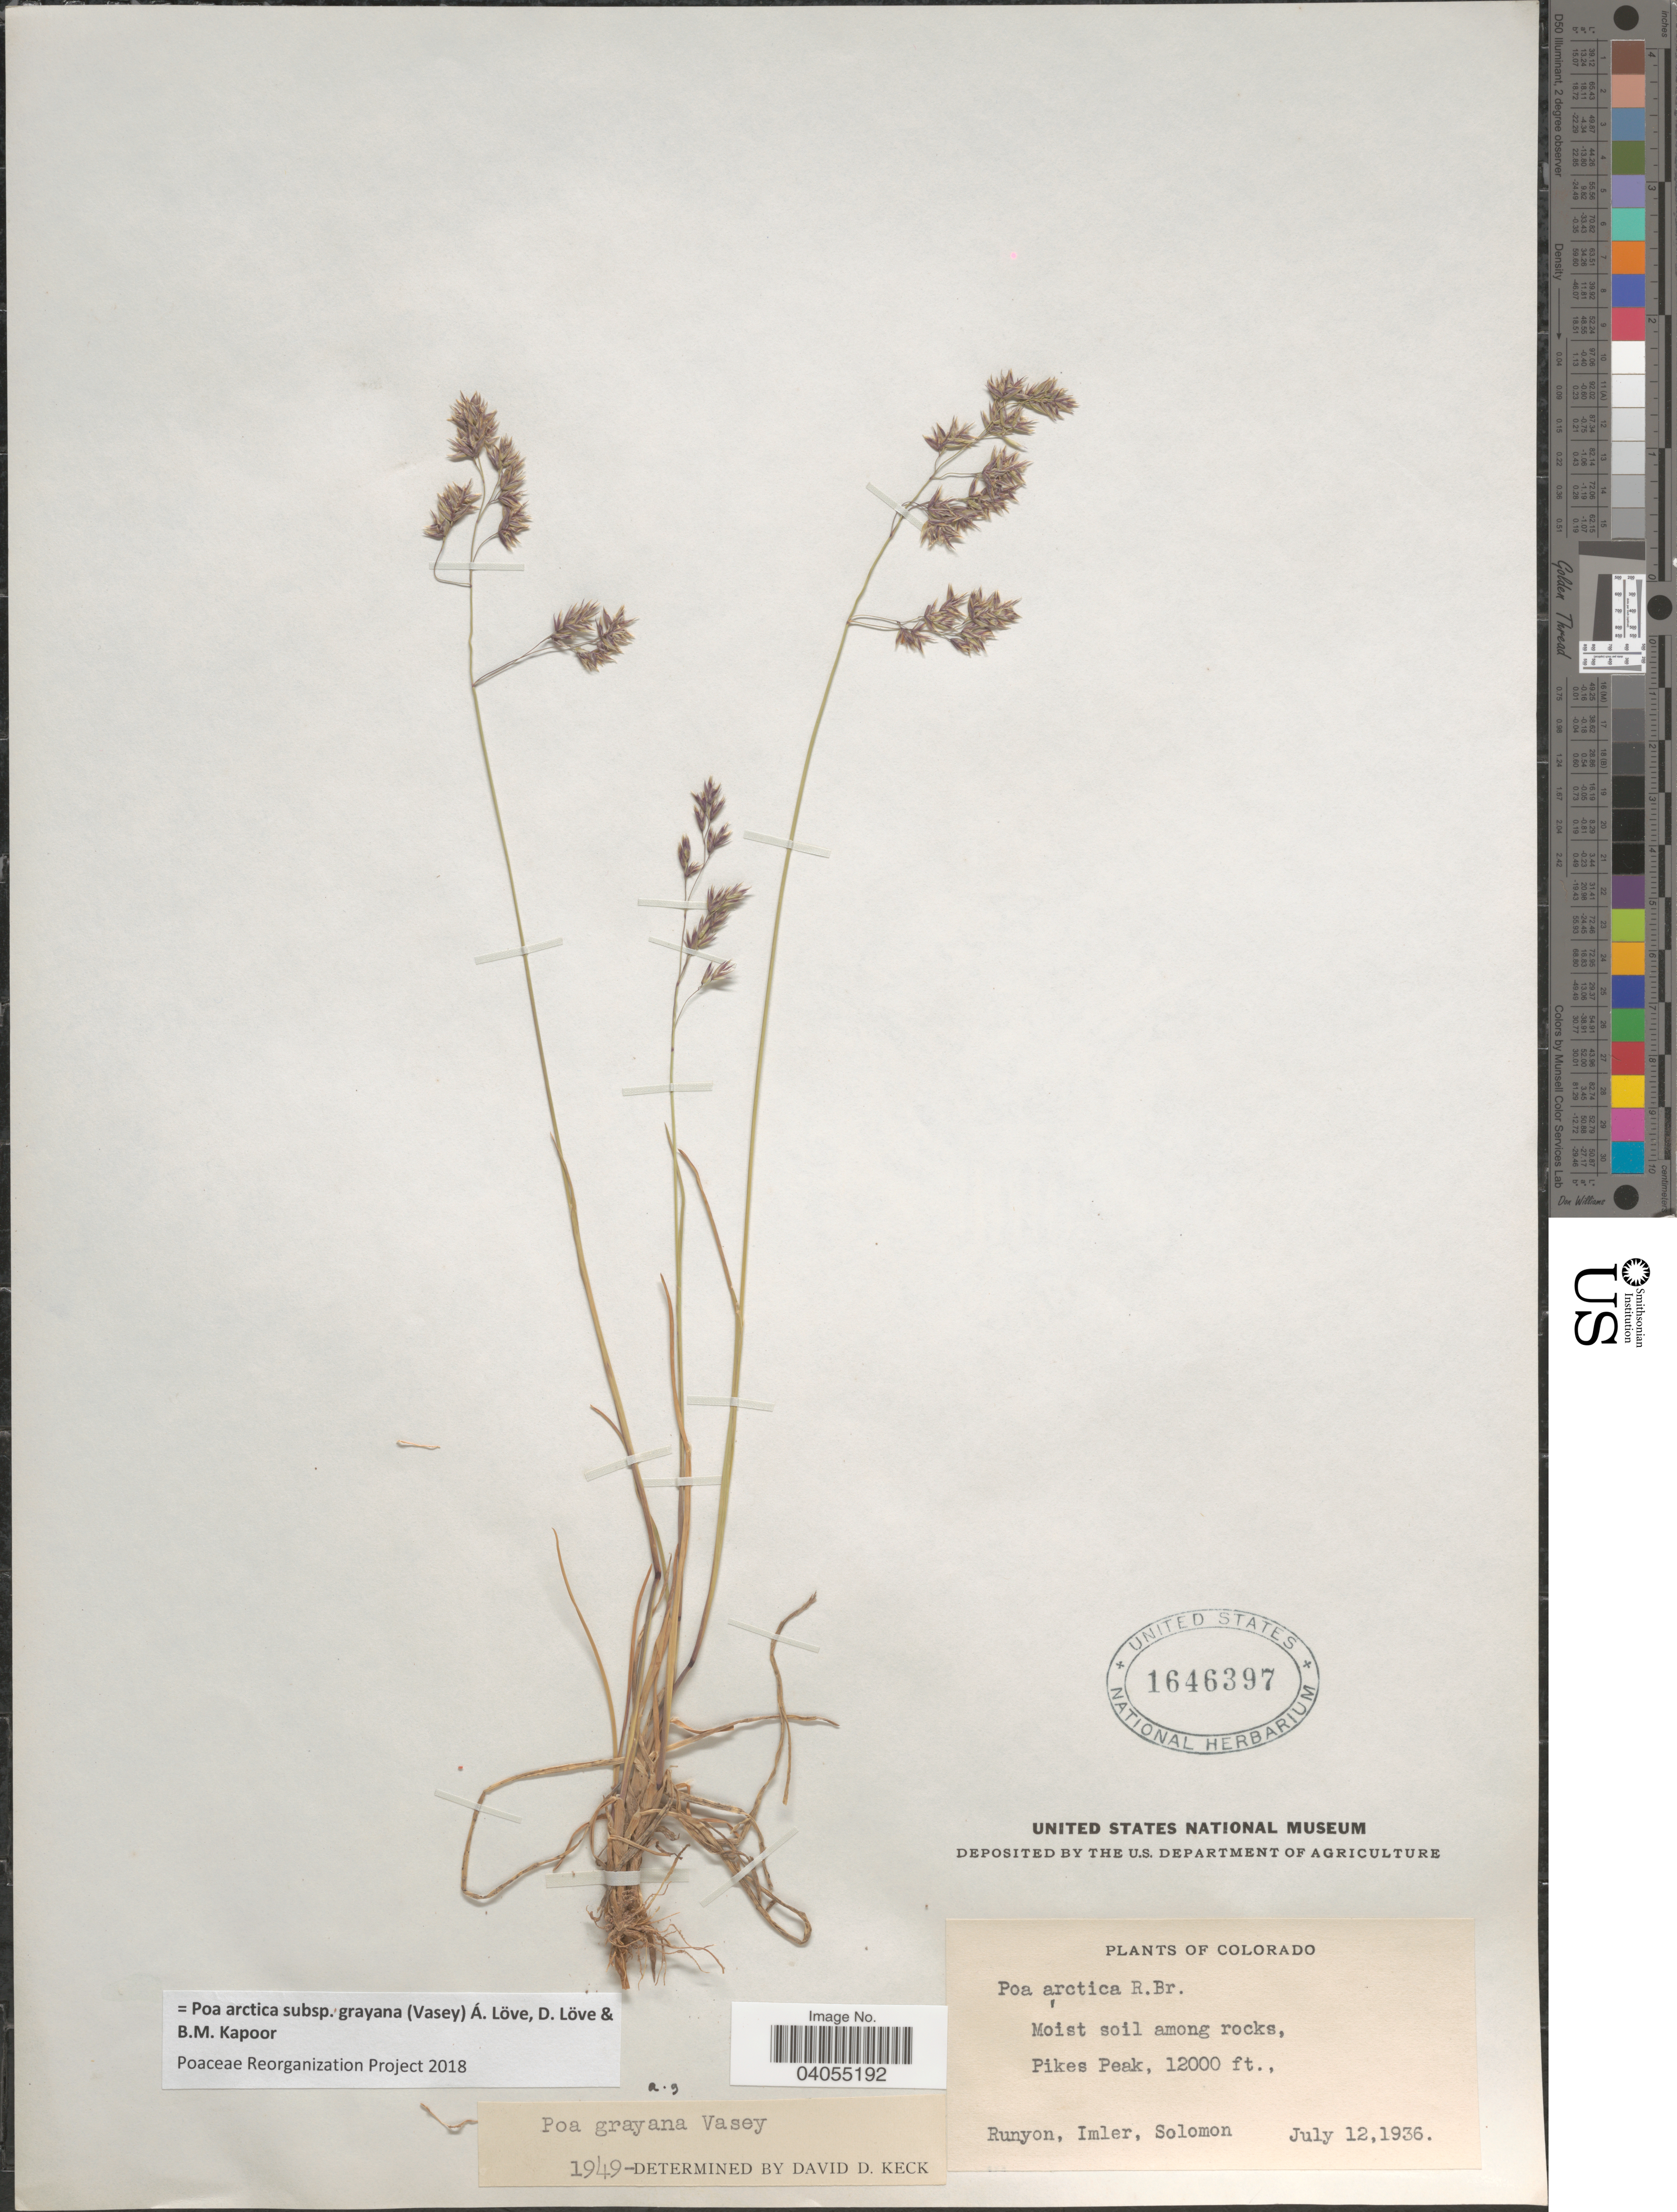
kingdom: Plantae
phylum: Tracheophyta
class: Liliopsida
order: Poales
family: Poaceae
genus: Poa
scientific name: Poa arctica subsp. grayana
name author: (Vasey) Á. Löve et al.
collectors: -. Runyon, Imler & Solomon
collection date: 1936-07-12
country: United States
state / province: Colorado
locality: Moist soil among rocks, Pikes Peak.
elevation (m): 3658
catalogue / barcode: US 1646397